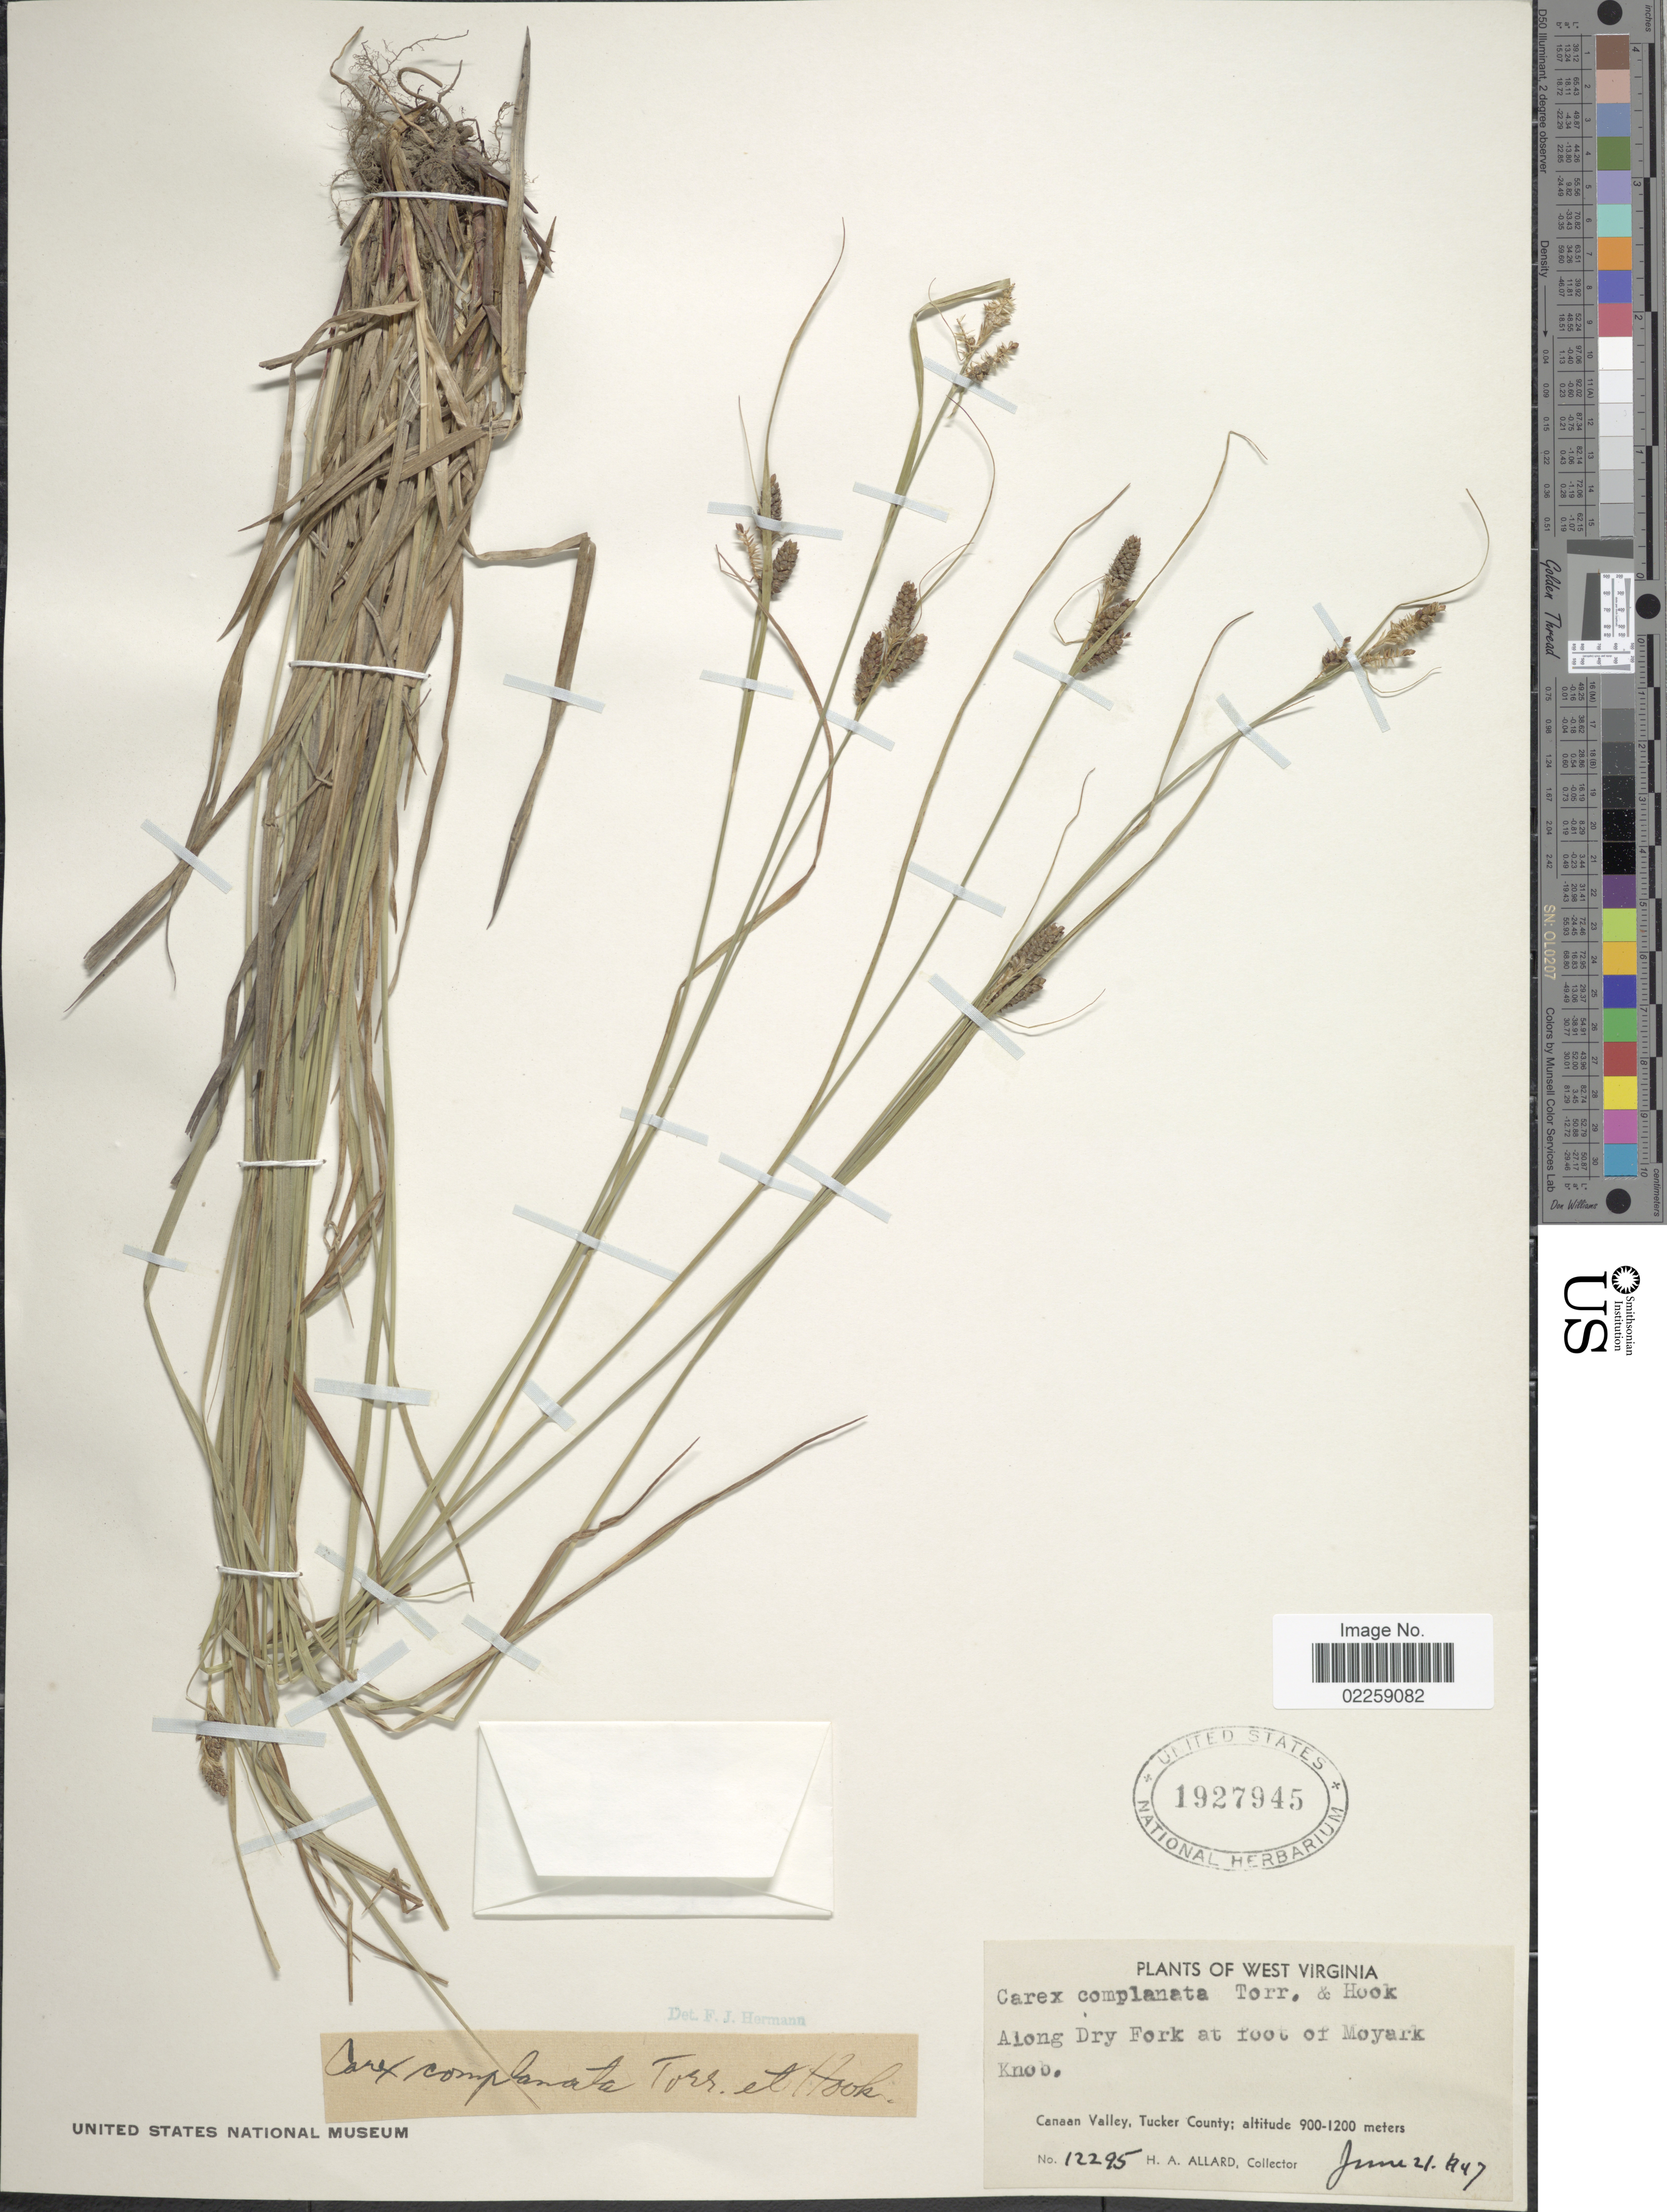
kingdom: Plantae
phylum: Tracheophyta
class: Liliopsida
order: Poales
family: Cyperaceae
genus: Carex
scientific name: Carex complanata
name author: Torr. & Hook.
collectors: H. A. Allard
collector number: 12295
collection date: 1947-06-21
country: United States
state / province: West Virginia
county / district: Tucker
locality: Along Dry Fork at foot of Moyark Knob. Canaan Valley, Tucker County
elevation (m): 900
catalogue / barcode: US 1927945